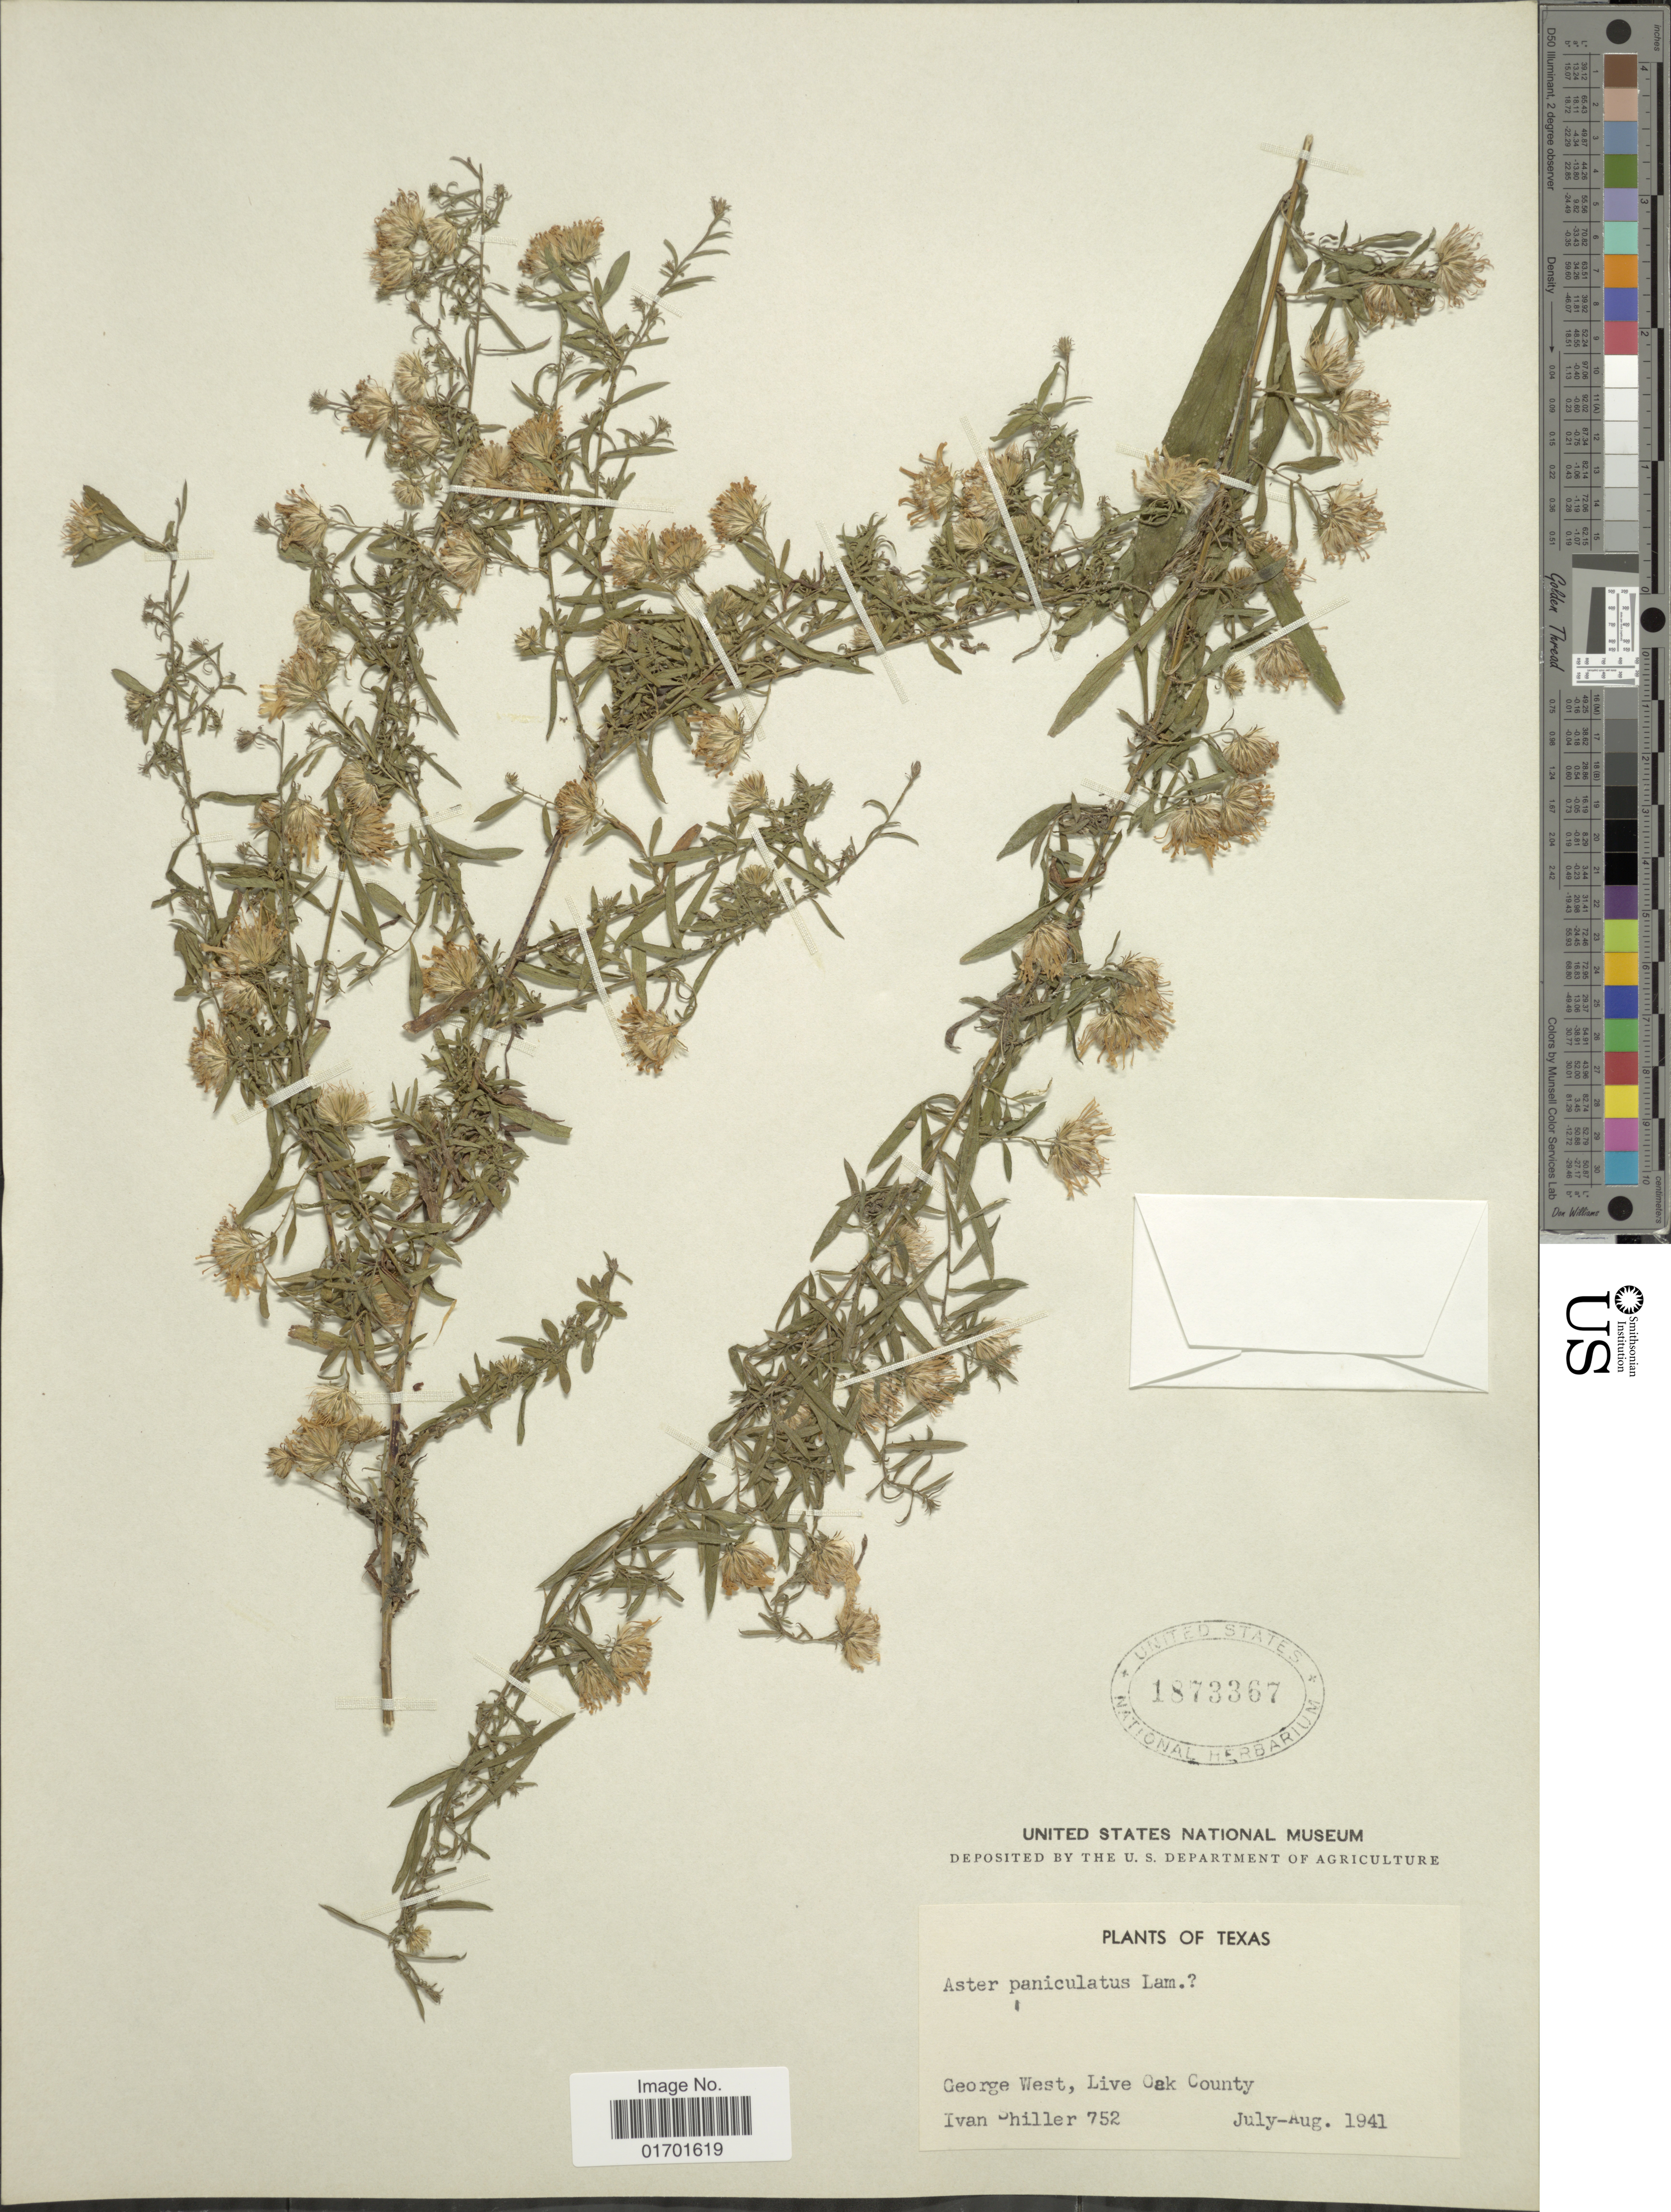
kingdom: Plantae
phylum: Tracheophyta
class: Magnoliopsida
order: Asterales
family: Asteraceae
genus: Symphyotrichum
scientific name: Symphyotrichum lanceolatum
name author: (Willd.) G.L. Nesom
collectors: I. Shiller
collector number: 752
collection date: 1941-07/1941-08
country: United States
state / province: Texas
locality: George West, Live oak County.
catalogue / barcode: US 1873367